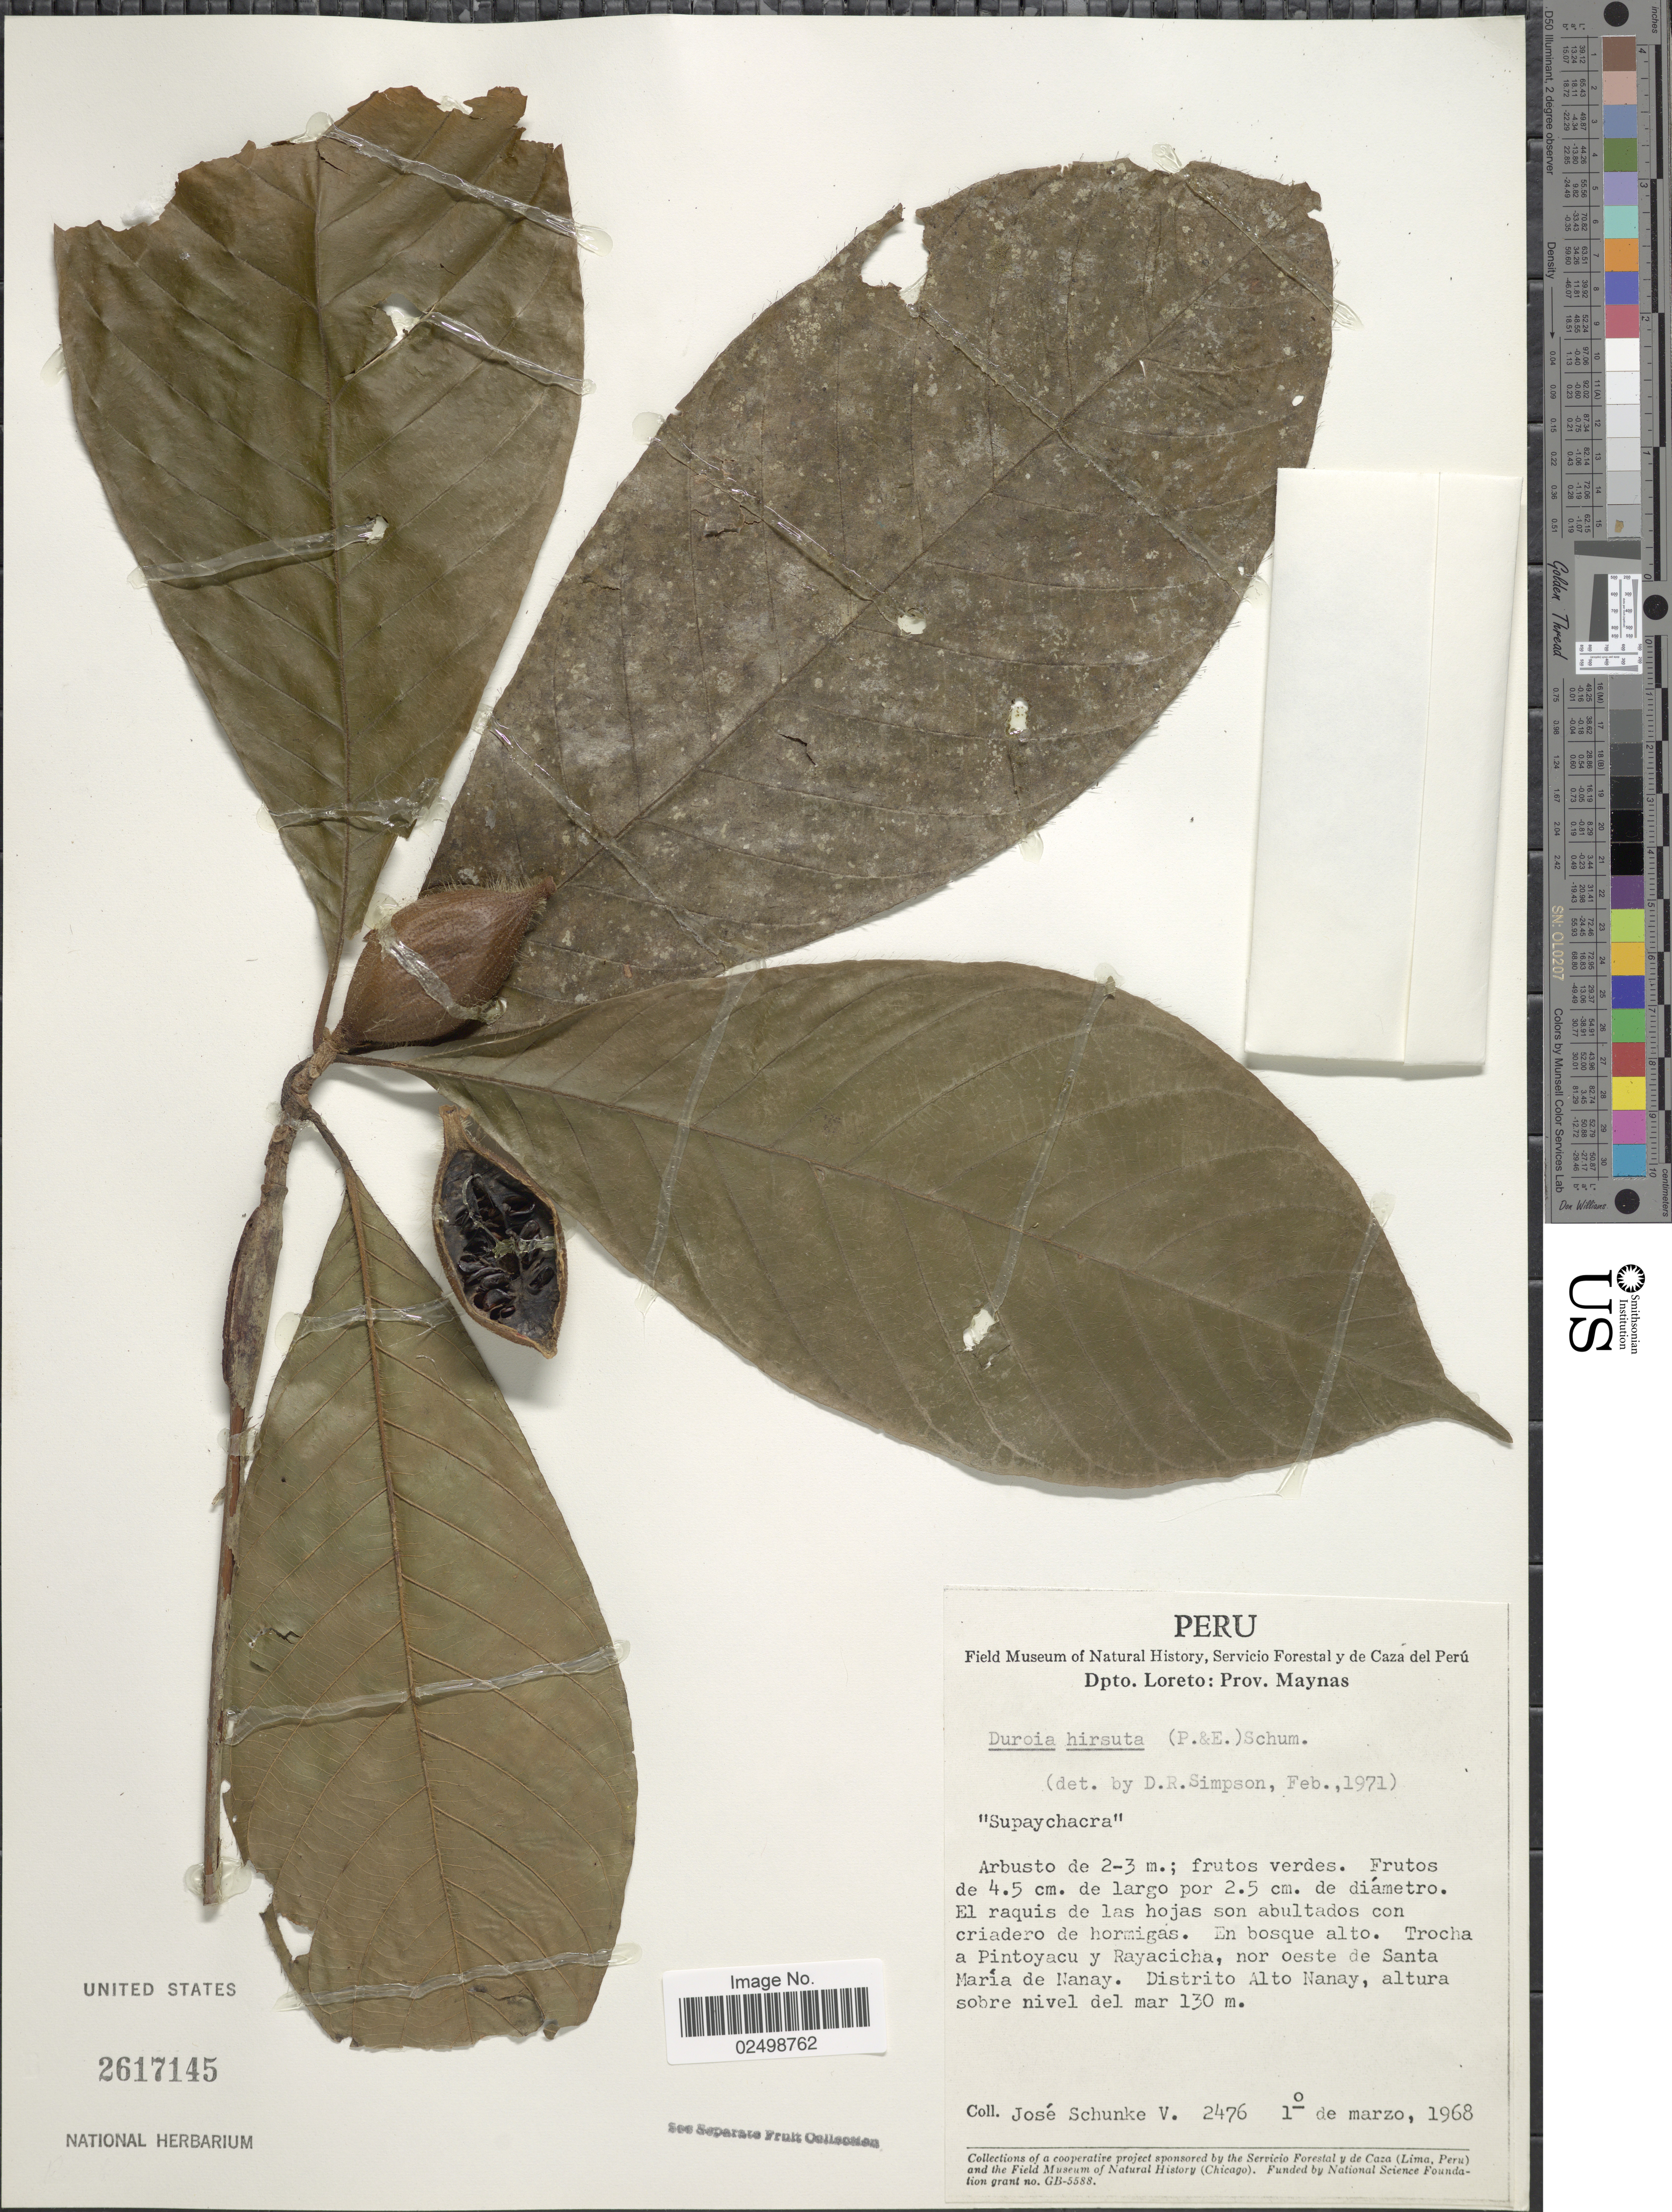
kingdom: Plantae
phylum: Tracheophyta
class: Magnoliopsida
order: Gentianales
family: Rubiaceae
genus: Duroia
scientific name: Duroia hirsuta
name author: (Poepp.) K. Schum.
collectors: J. Schunke Vigo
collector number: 2476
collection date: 1968-03-01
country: Peru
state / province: Loreto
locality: Prov. Maynas. Trocha a Pintoyacu y Rayacicha, nor oeste de Santa Maria de Nanay. Distrito Alto Nanay.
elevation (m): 130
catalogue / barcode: US 2617145